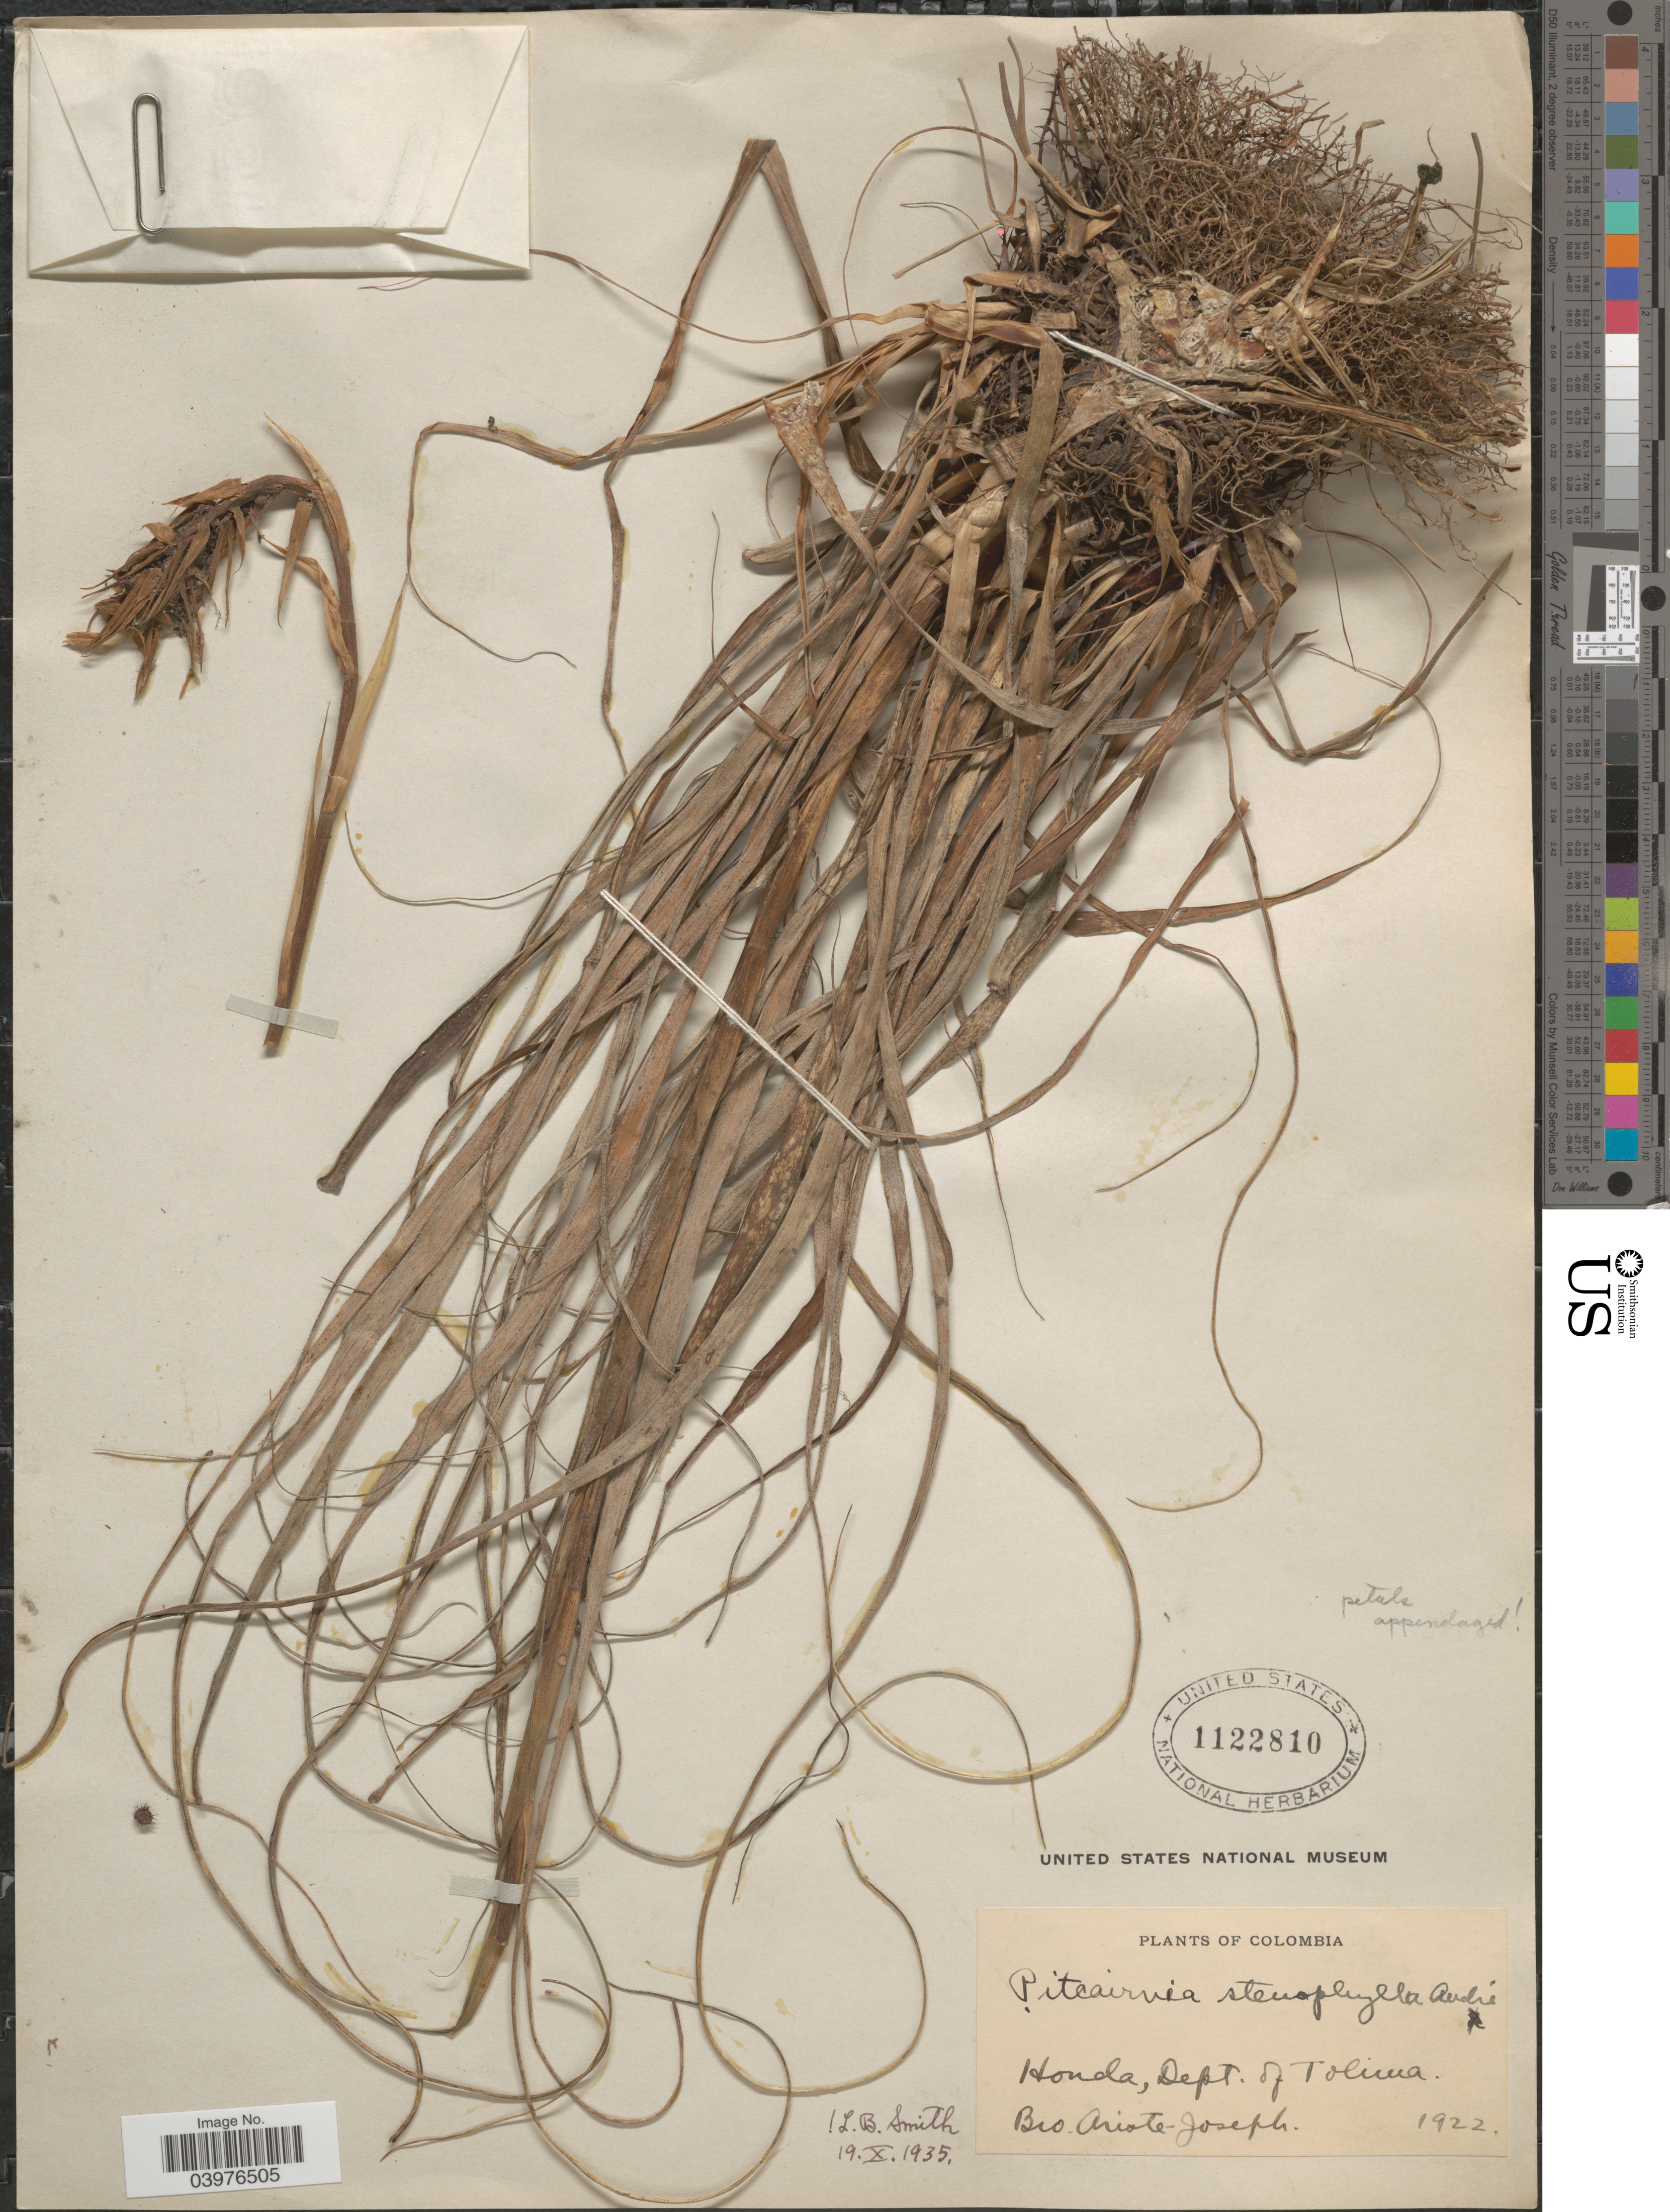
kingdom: Plantae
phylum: Tracheophyta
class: Liliopsida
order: Poales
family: Bromeliaceae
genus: Pitcairnia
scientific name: Pitcairnia stenophylla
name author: André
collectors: Bro. Ariste-Joseph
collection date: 1922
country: Colombia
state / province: Tolima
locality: Honda, Dept. of Tolima.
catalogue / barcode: US 1122810